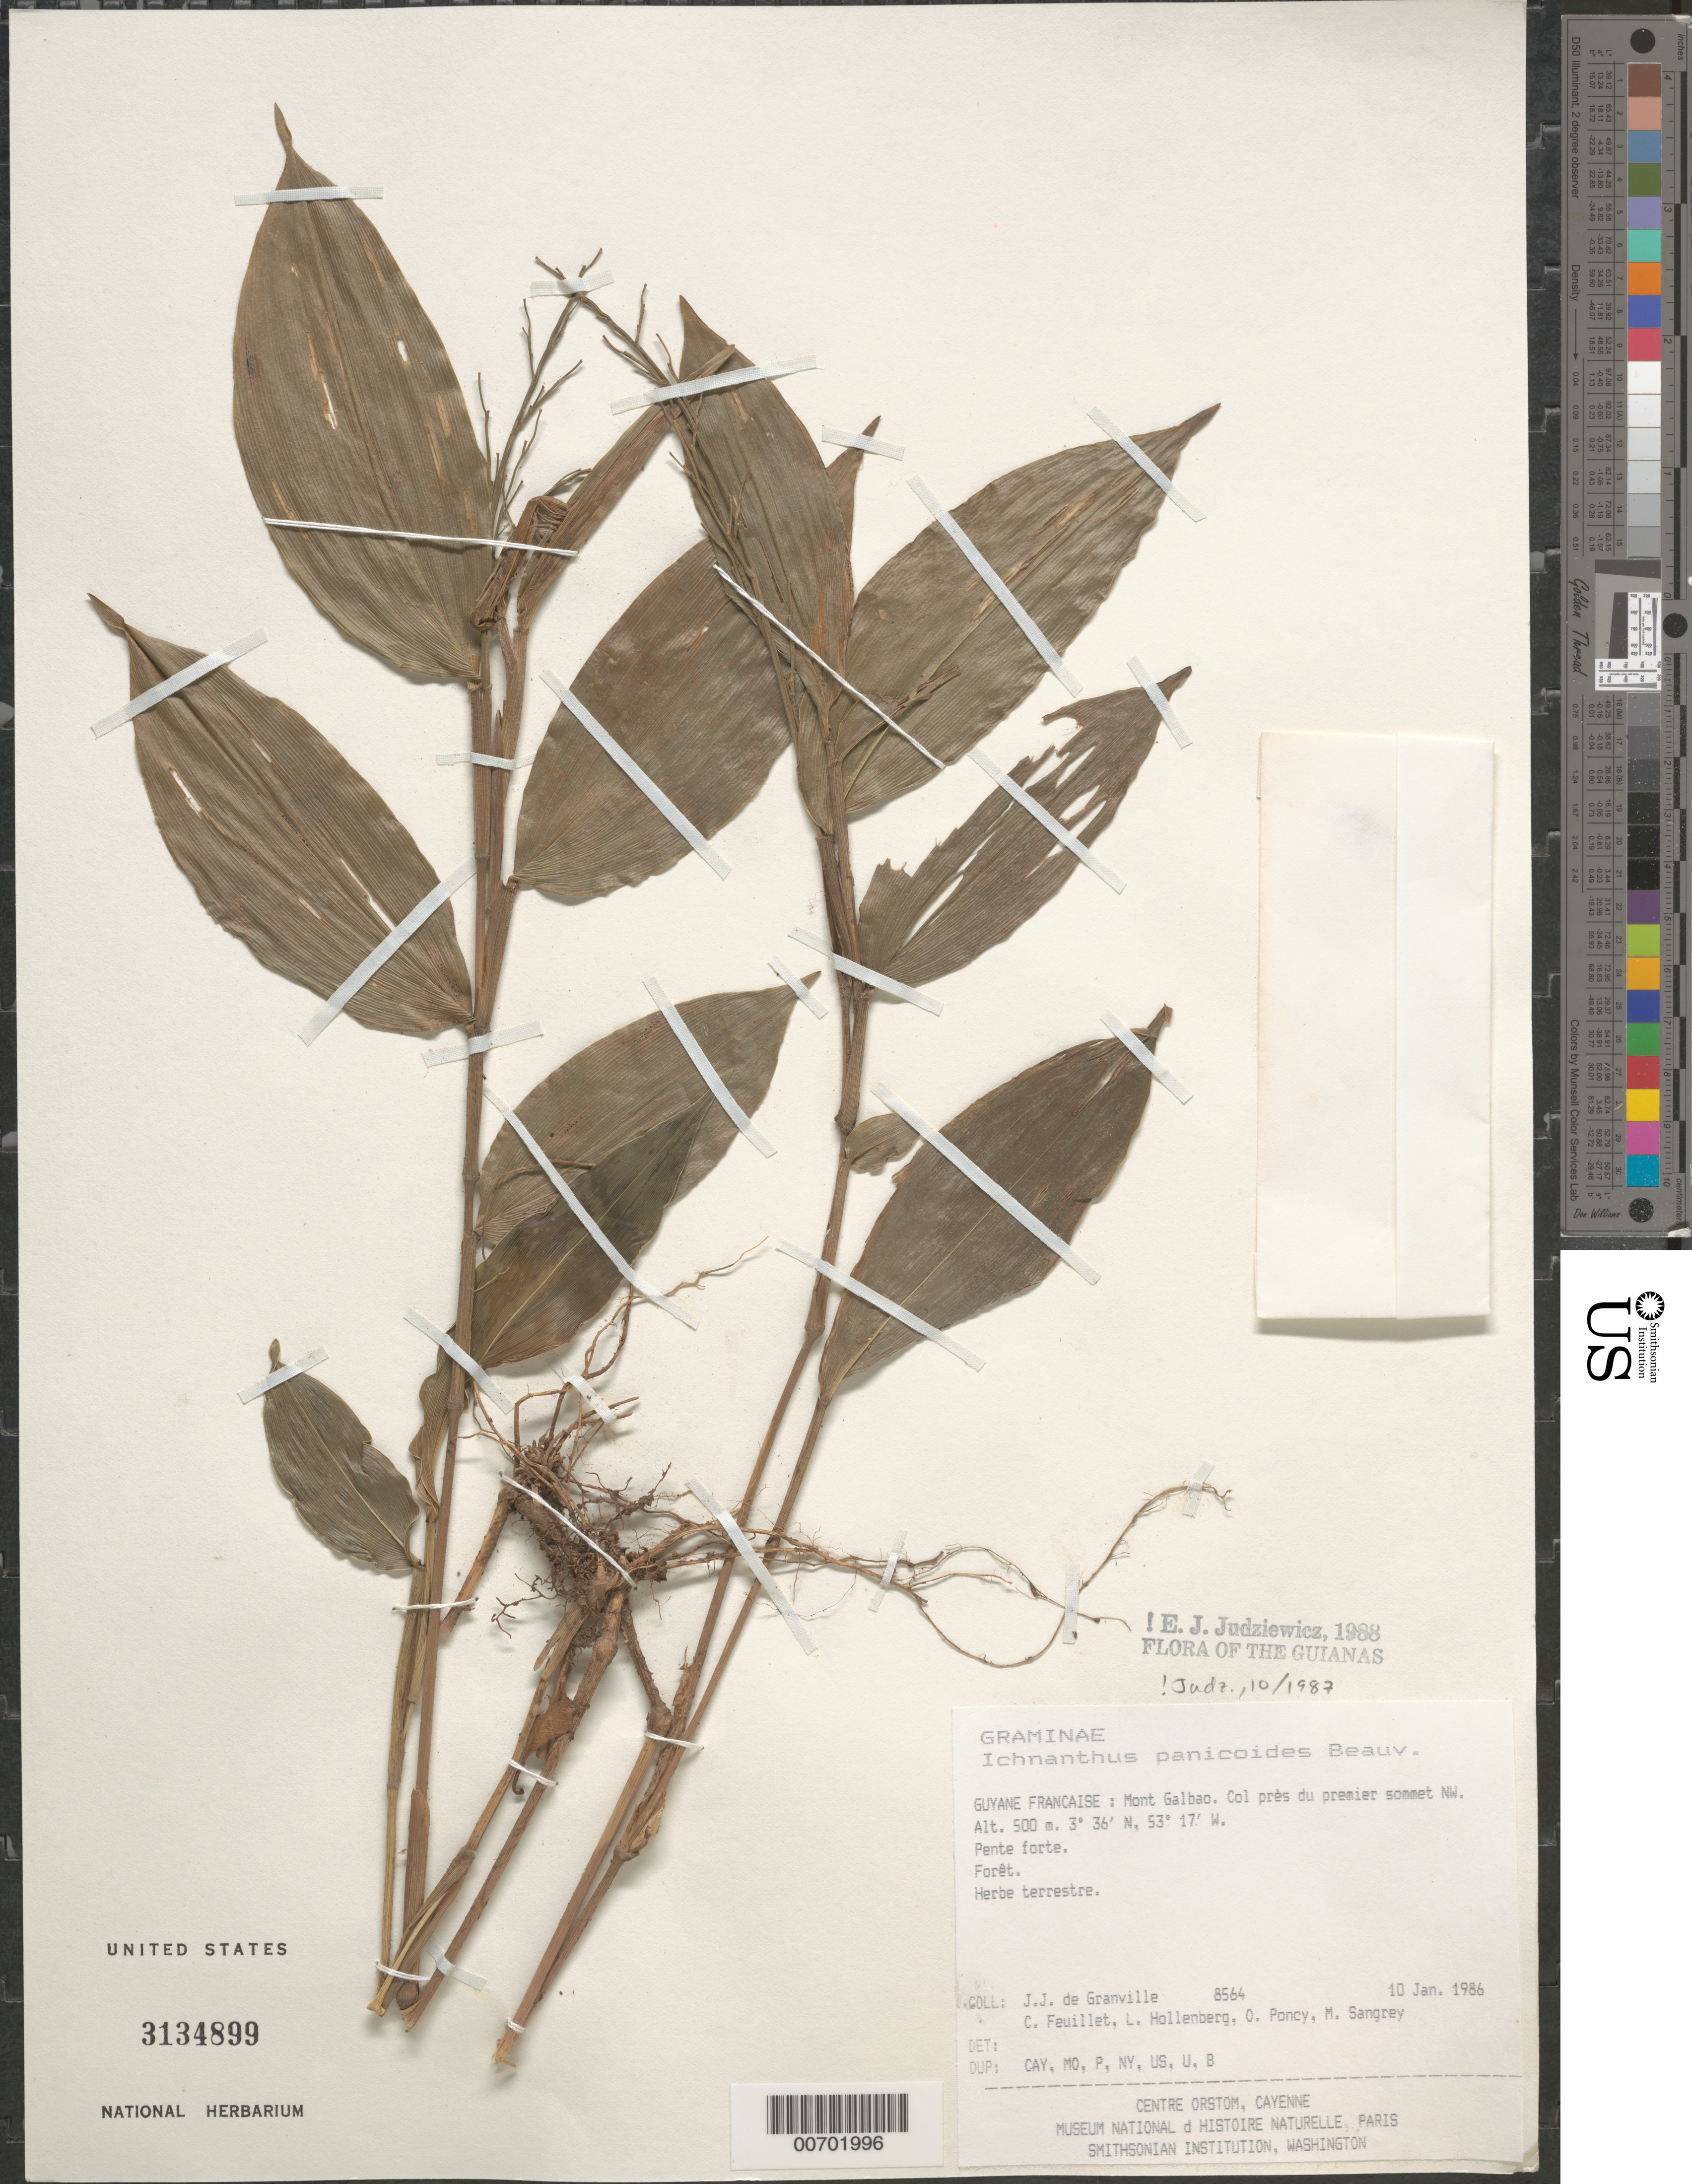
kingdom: Plantae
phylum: Tracheophyta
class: Liliopsida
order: Poales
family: Poaceae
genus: Ichnanthus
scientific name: Ichnanthus panicoides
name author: P. Beauv.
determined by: Judziewicz, E. J.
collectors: J.-J. de Granville, C. Feuillet, L. Hollenberg, O. Poncy & M. S. Sangrey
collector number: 8564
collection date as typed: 10-Jan-86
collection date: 1986-01-10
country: French Guiana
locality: Mont Galbao. Premier sommet NW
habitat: Forêt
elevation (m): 500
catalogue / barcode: US 3134899